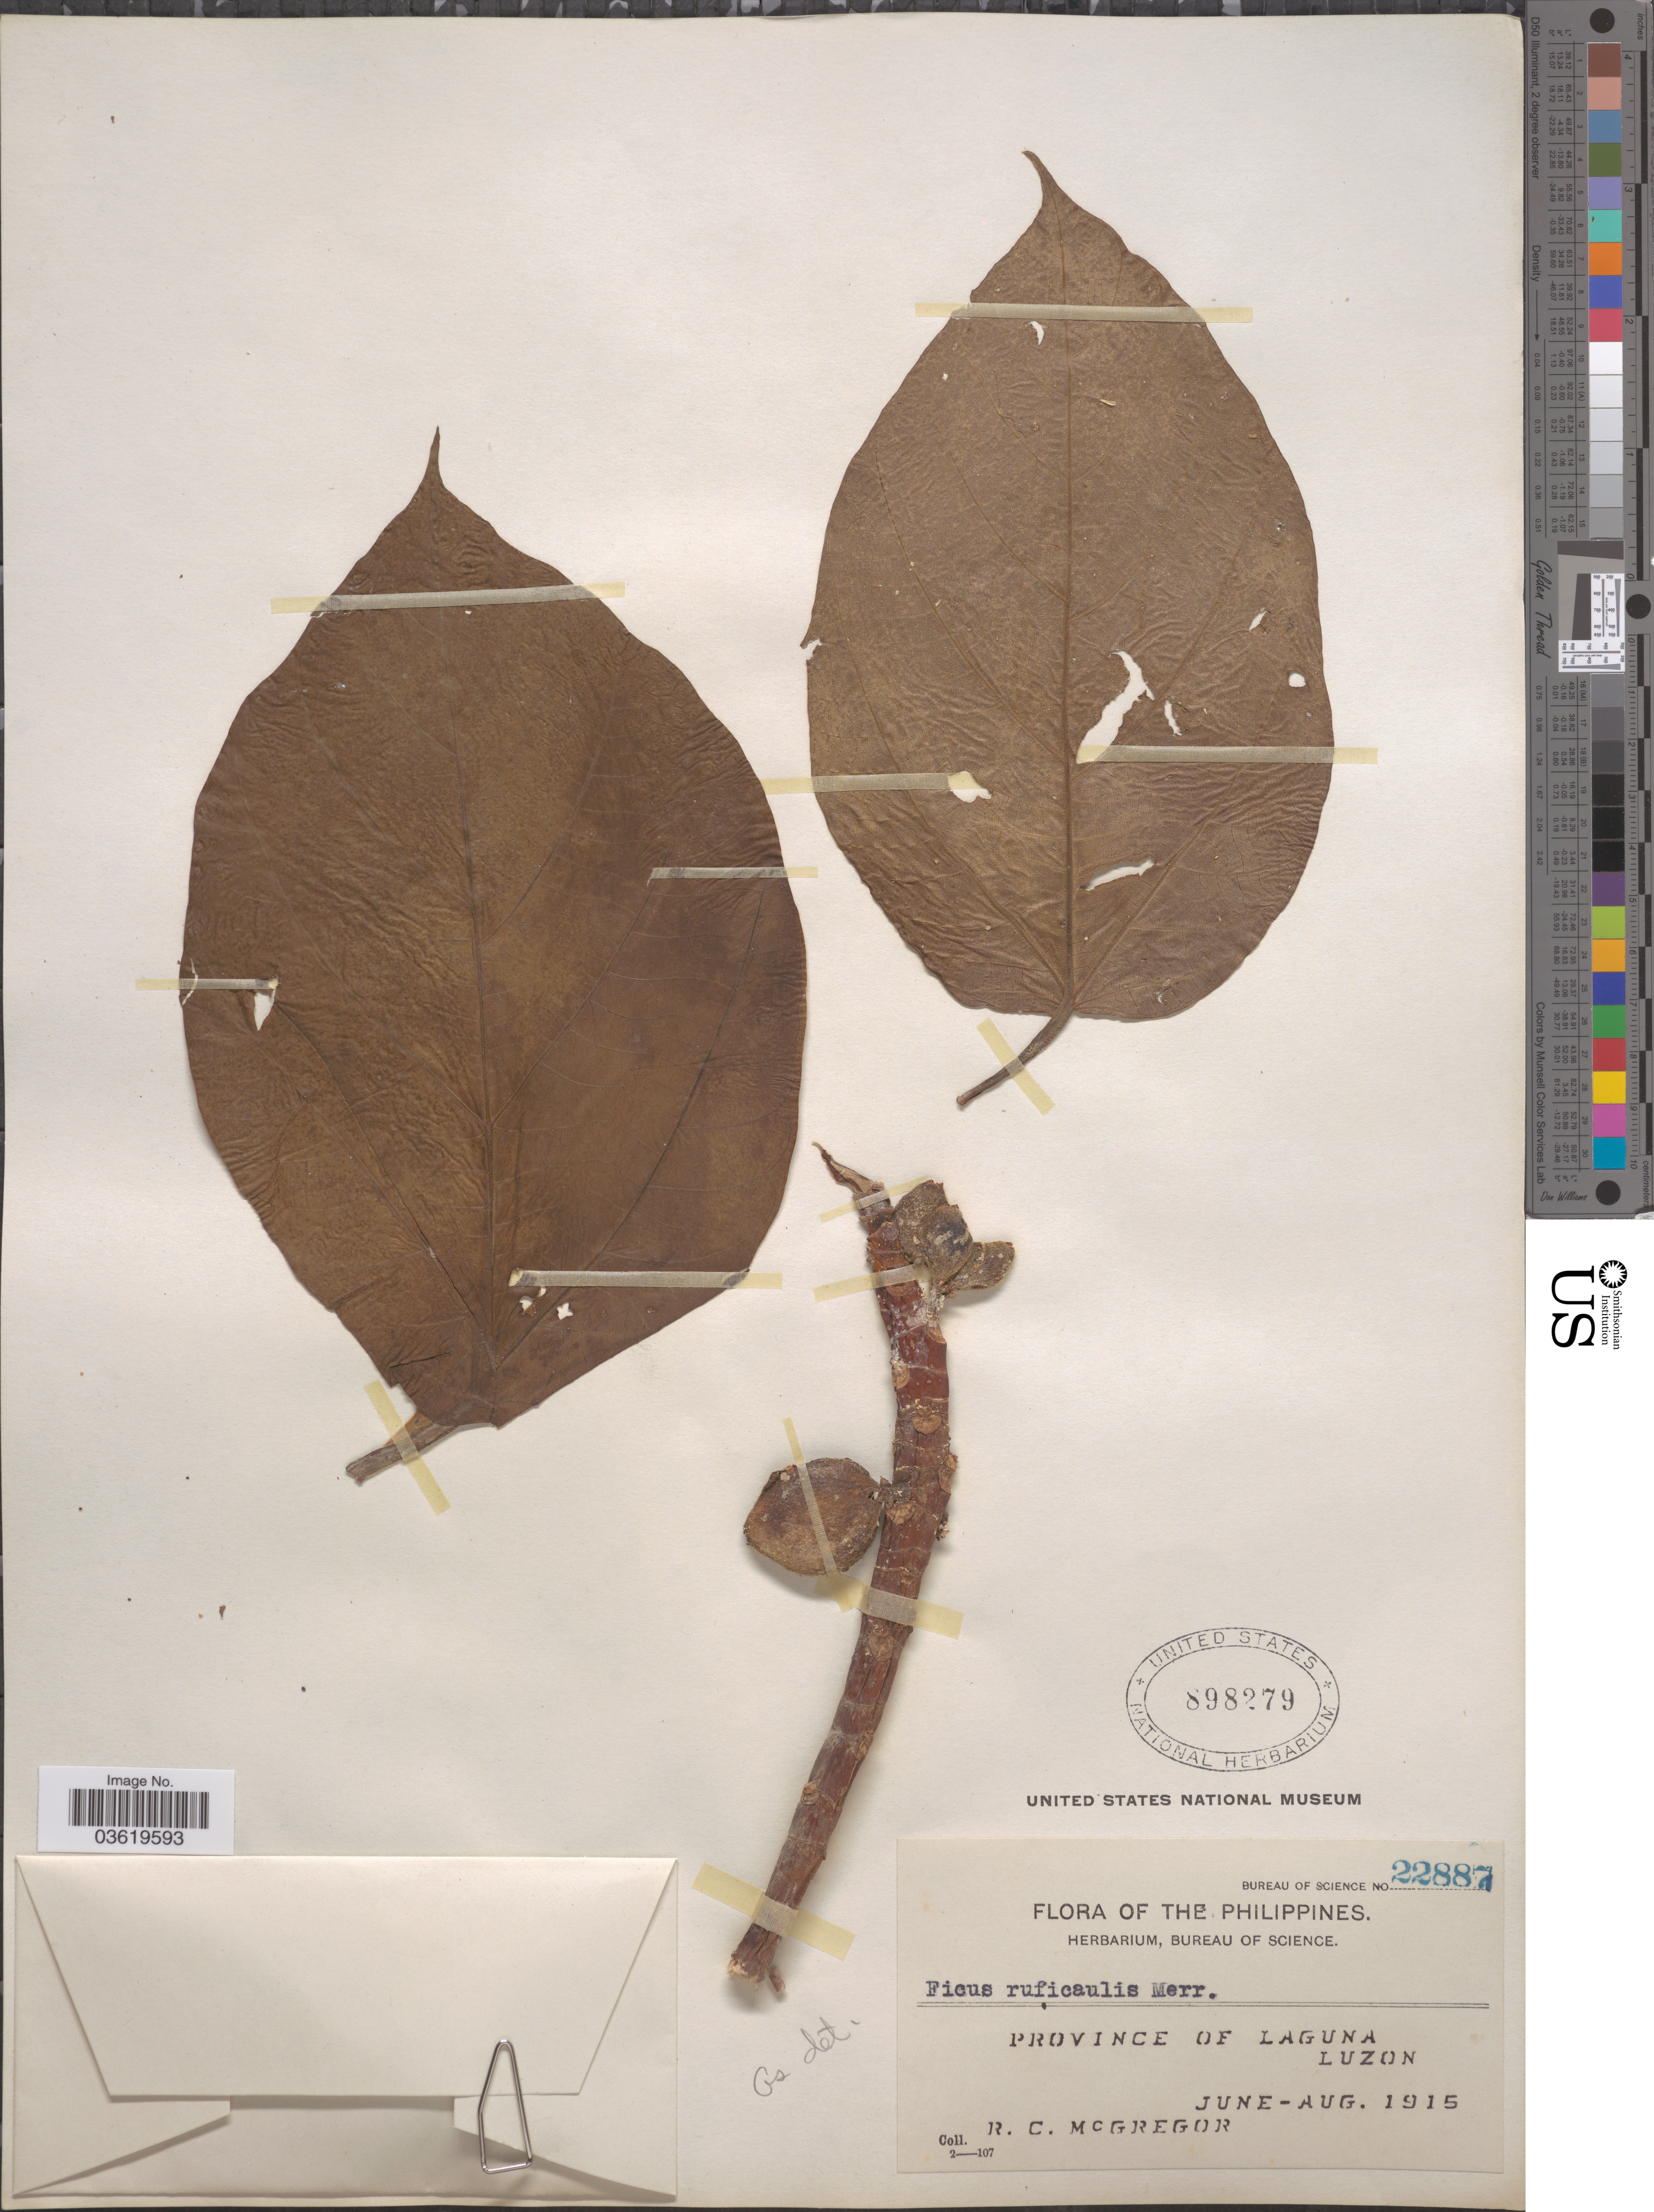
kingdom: Plantae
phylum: Tracheophyta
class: Magnoliopsida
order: Rosales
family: Moraceae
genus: Ficus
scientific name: Ficus ruficaulis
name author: Merr.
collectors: R. C. McGregor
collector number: Bureau of Science 22887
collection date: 1915-06/1915-08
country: Philippines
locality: Province of Laguna. Luzon.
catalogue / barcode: US 898279